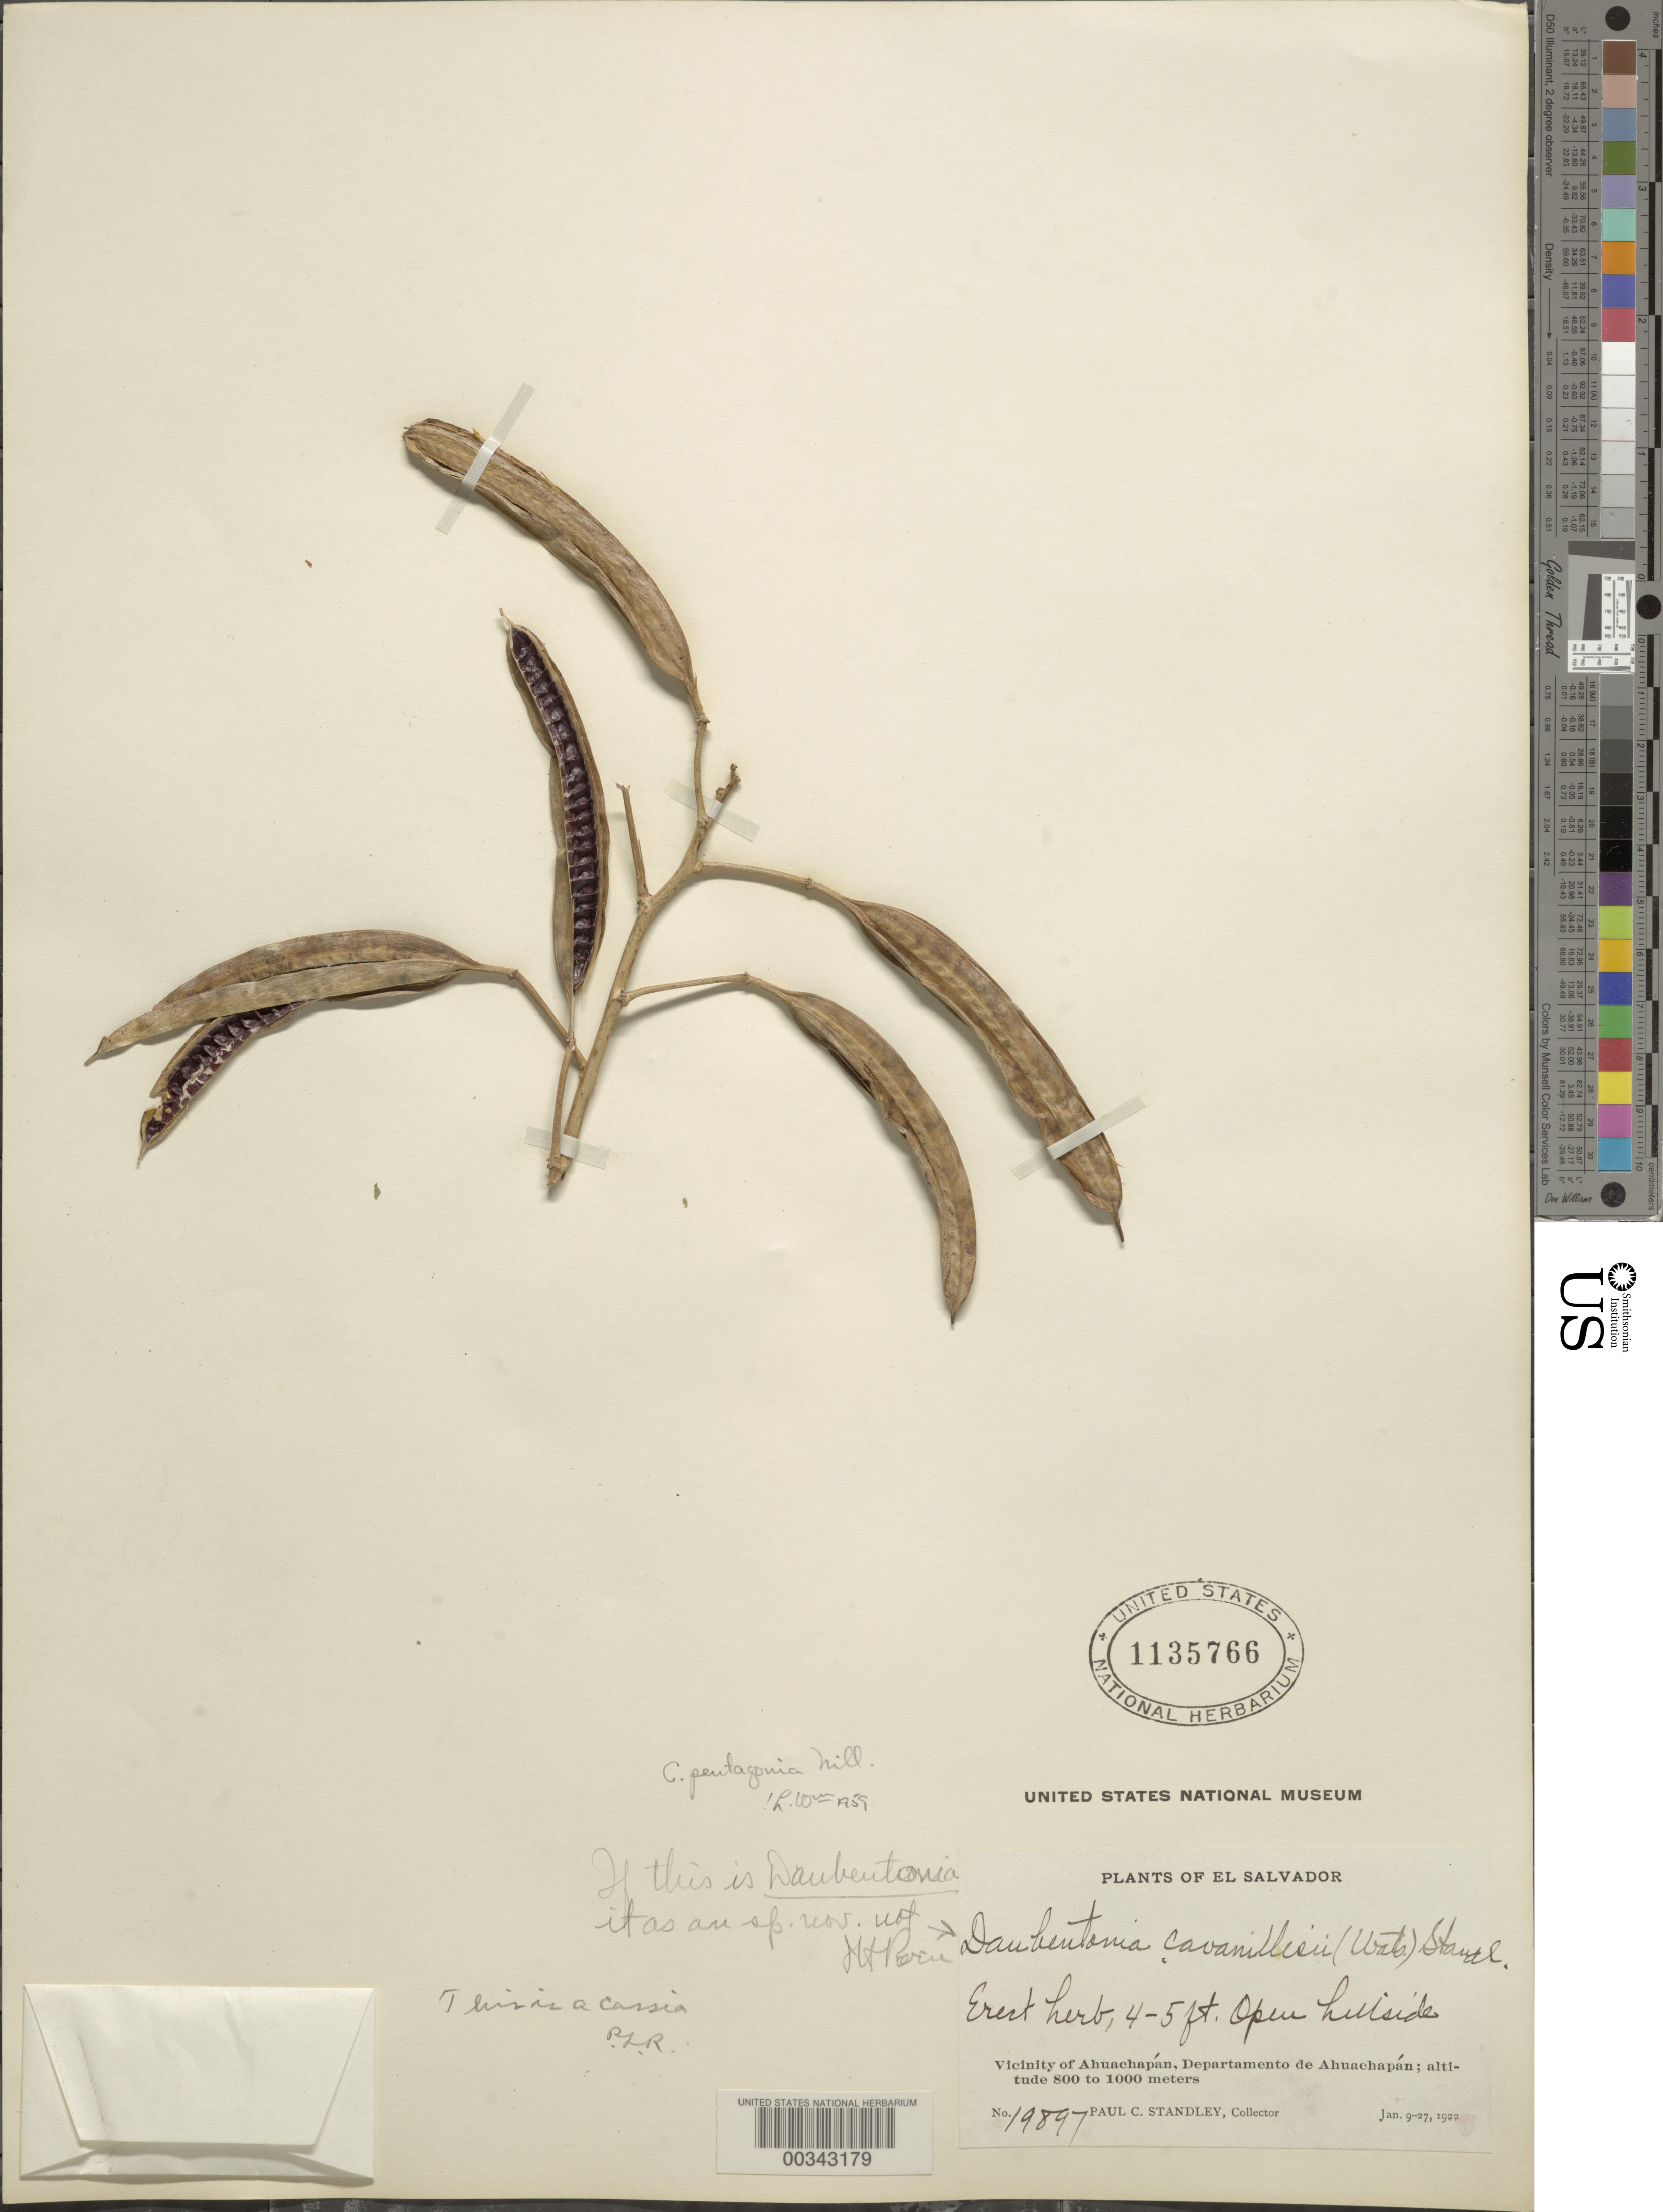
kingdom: Plantae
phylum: Tracheophyta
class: Magnoliopsida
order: Fabales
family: Fabaceae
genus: Senna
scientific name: Senna pentagonia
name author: (Mill.) H.S. Irwin & Barneby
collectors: P. C. Standley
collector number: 19897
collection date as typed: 09 Jan 1922 to 27 Jan 1922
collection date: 1922-01-09/1922-01-27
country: El Salvador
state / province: Ahuachapán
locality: Vicinity of ahuachapan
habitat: Open hillside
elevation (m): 800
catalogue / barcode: US 1135766